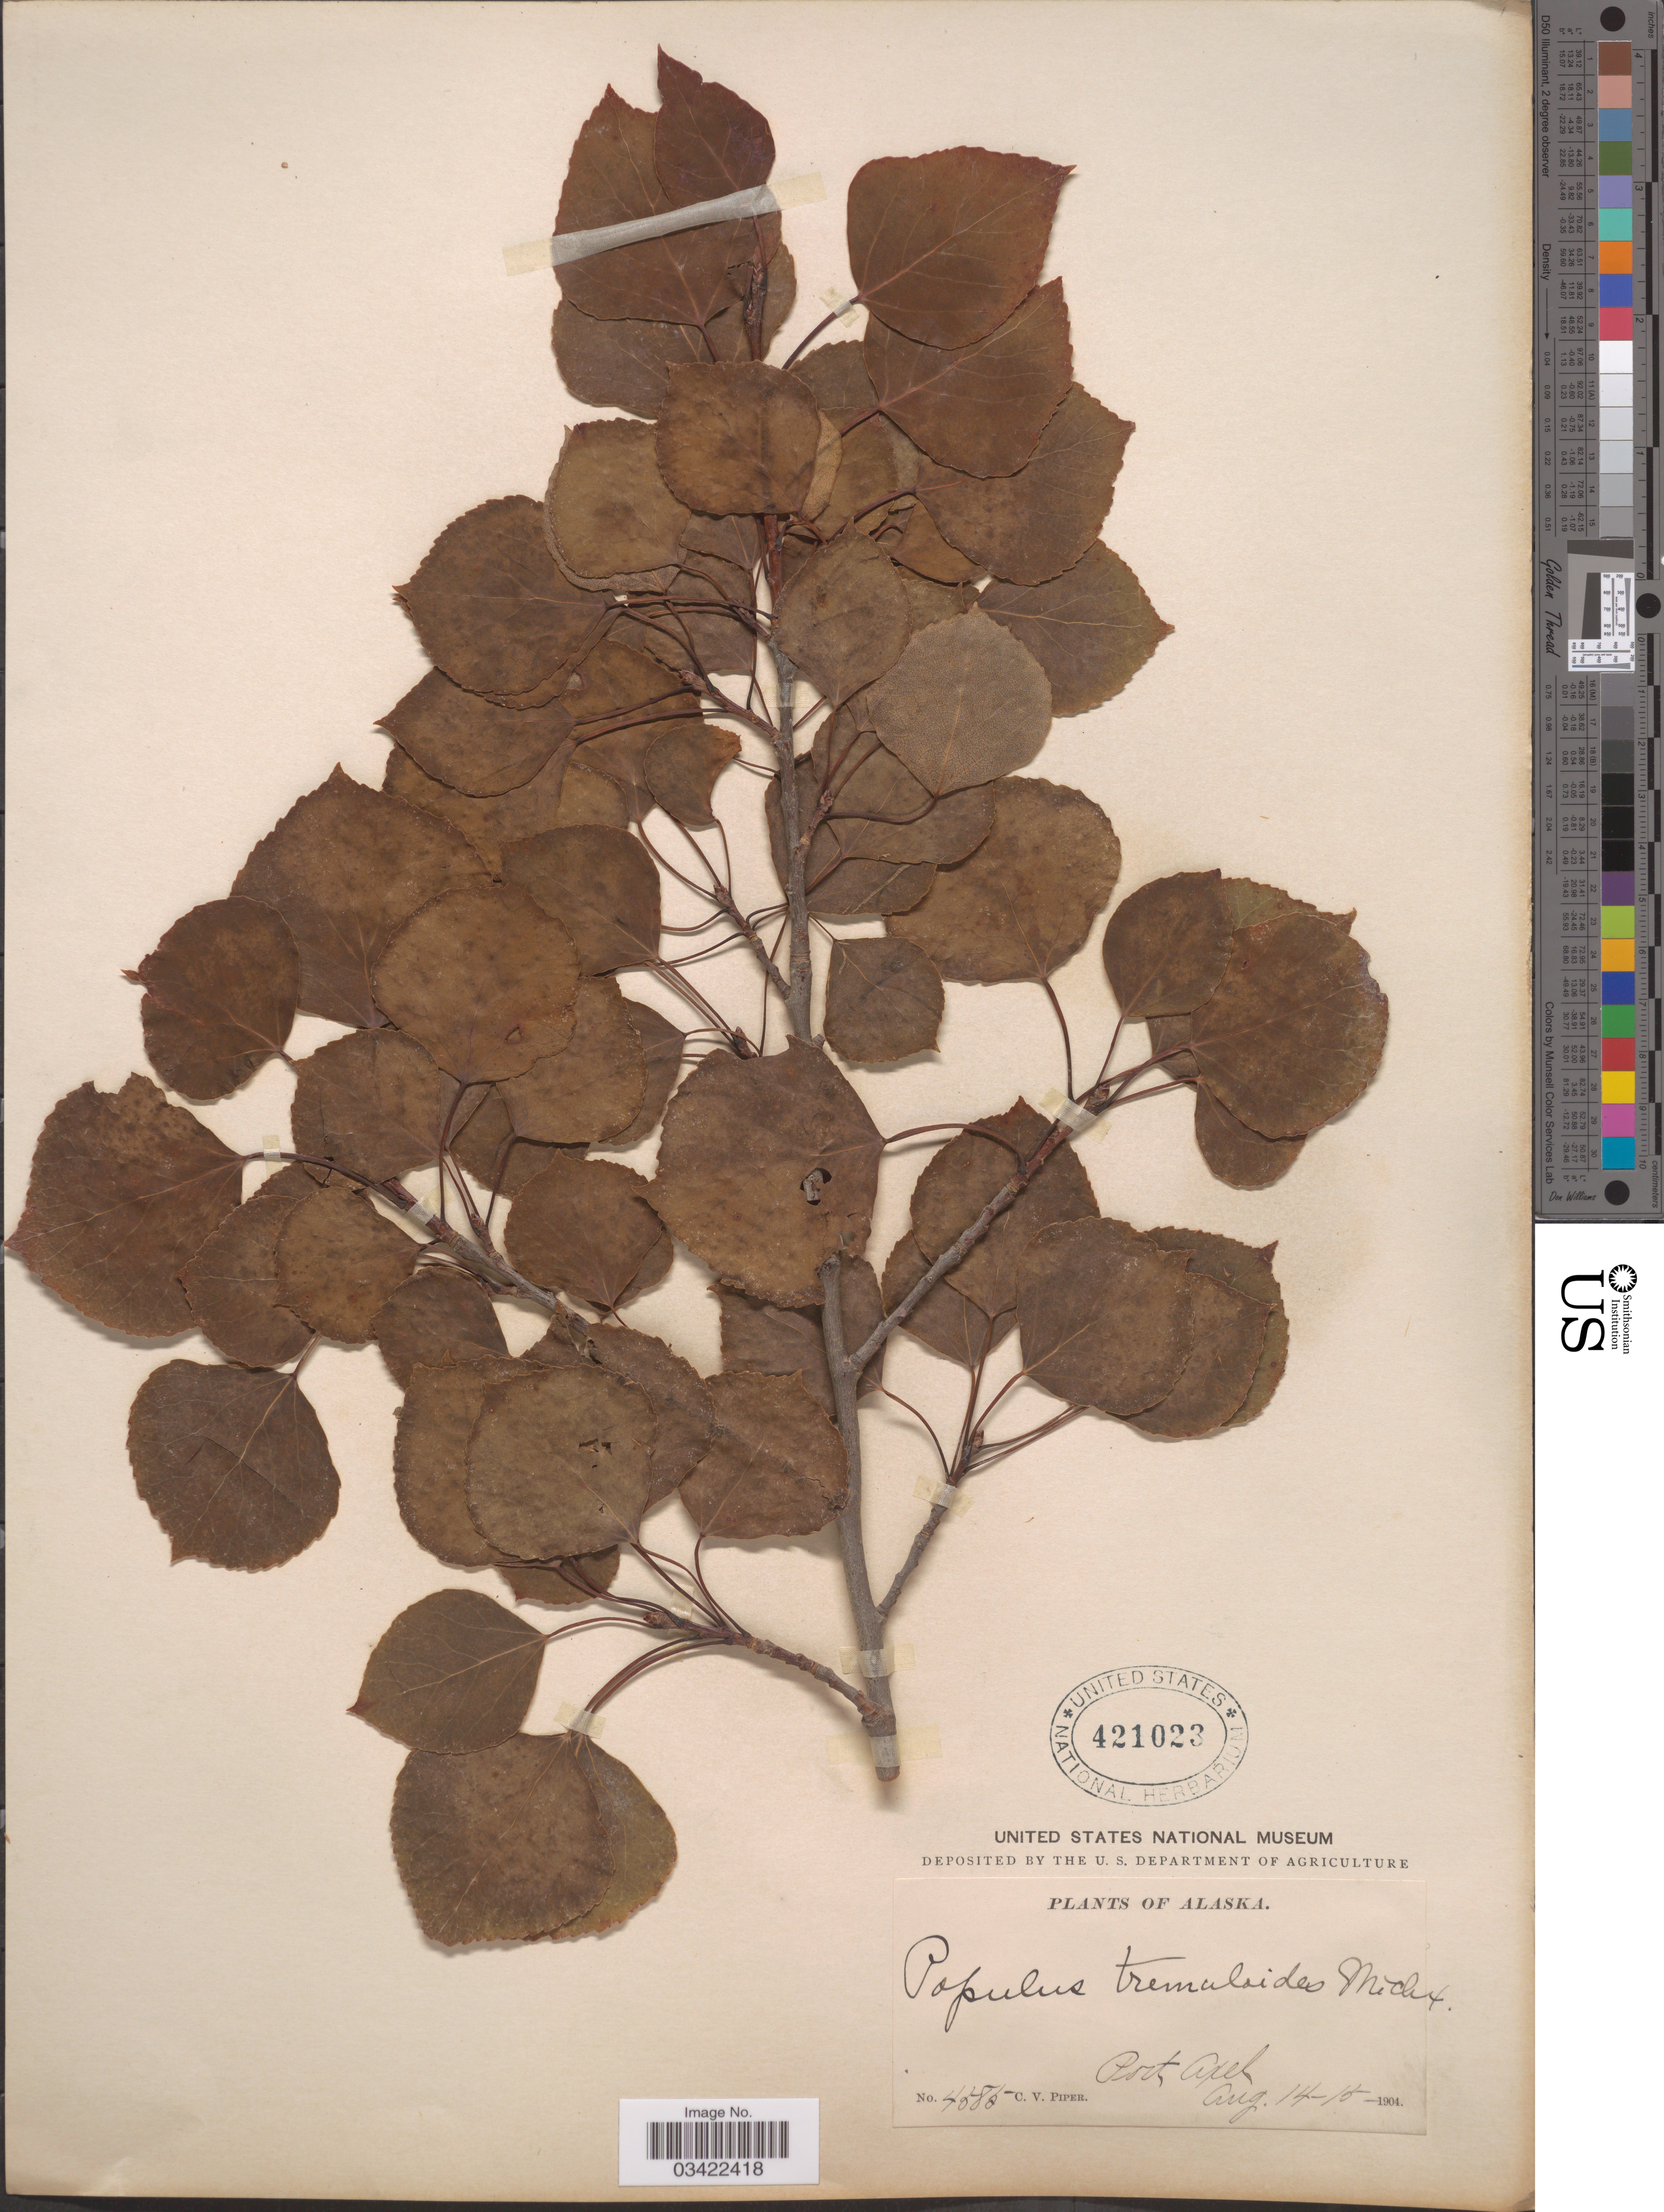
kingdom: Plantae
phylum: Tracheophyta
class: Magnoliopsida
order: Malpighiales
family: Salicaceae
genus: Populus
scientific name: Populus tremuloides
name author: Michx.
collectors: C. V. Piper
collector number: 4585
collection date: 1904-08-14/1904-08-15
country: United States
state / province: Alaska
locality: Port Axel.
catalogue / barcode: US 421023